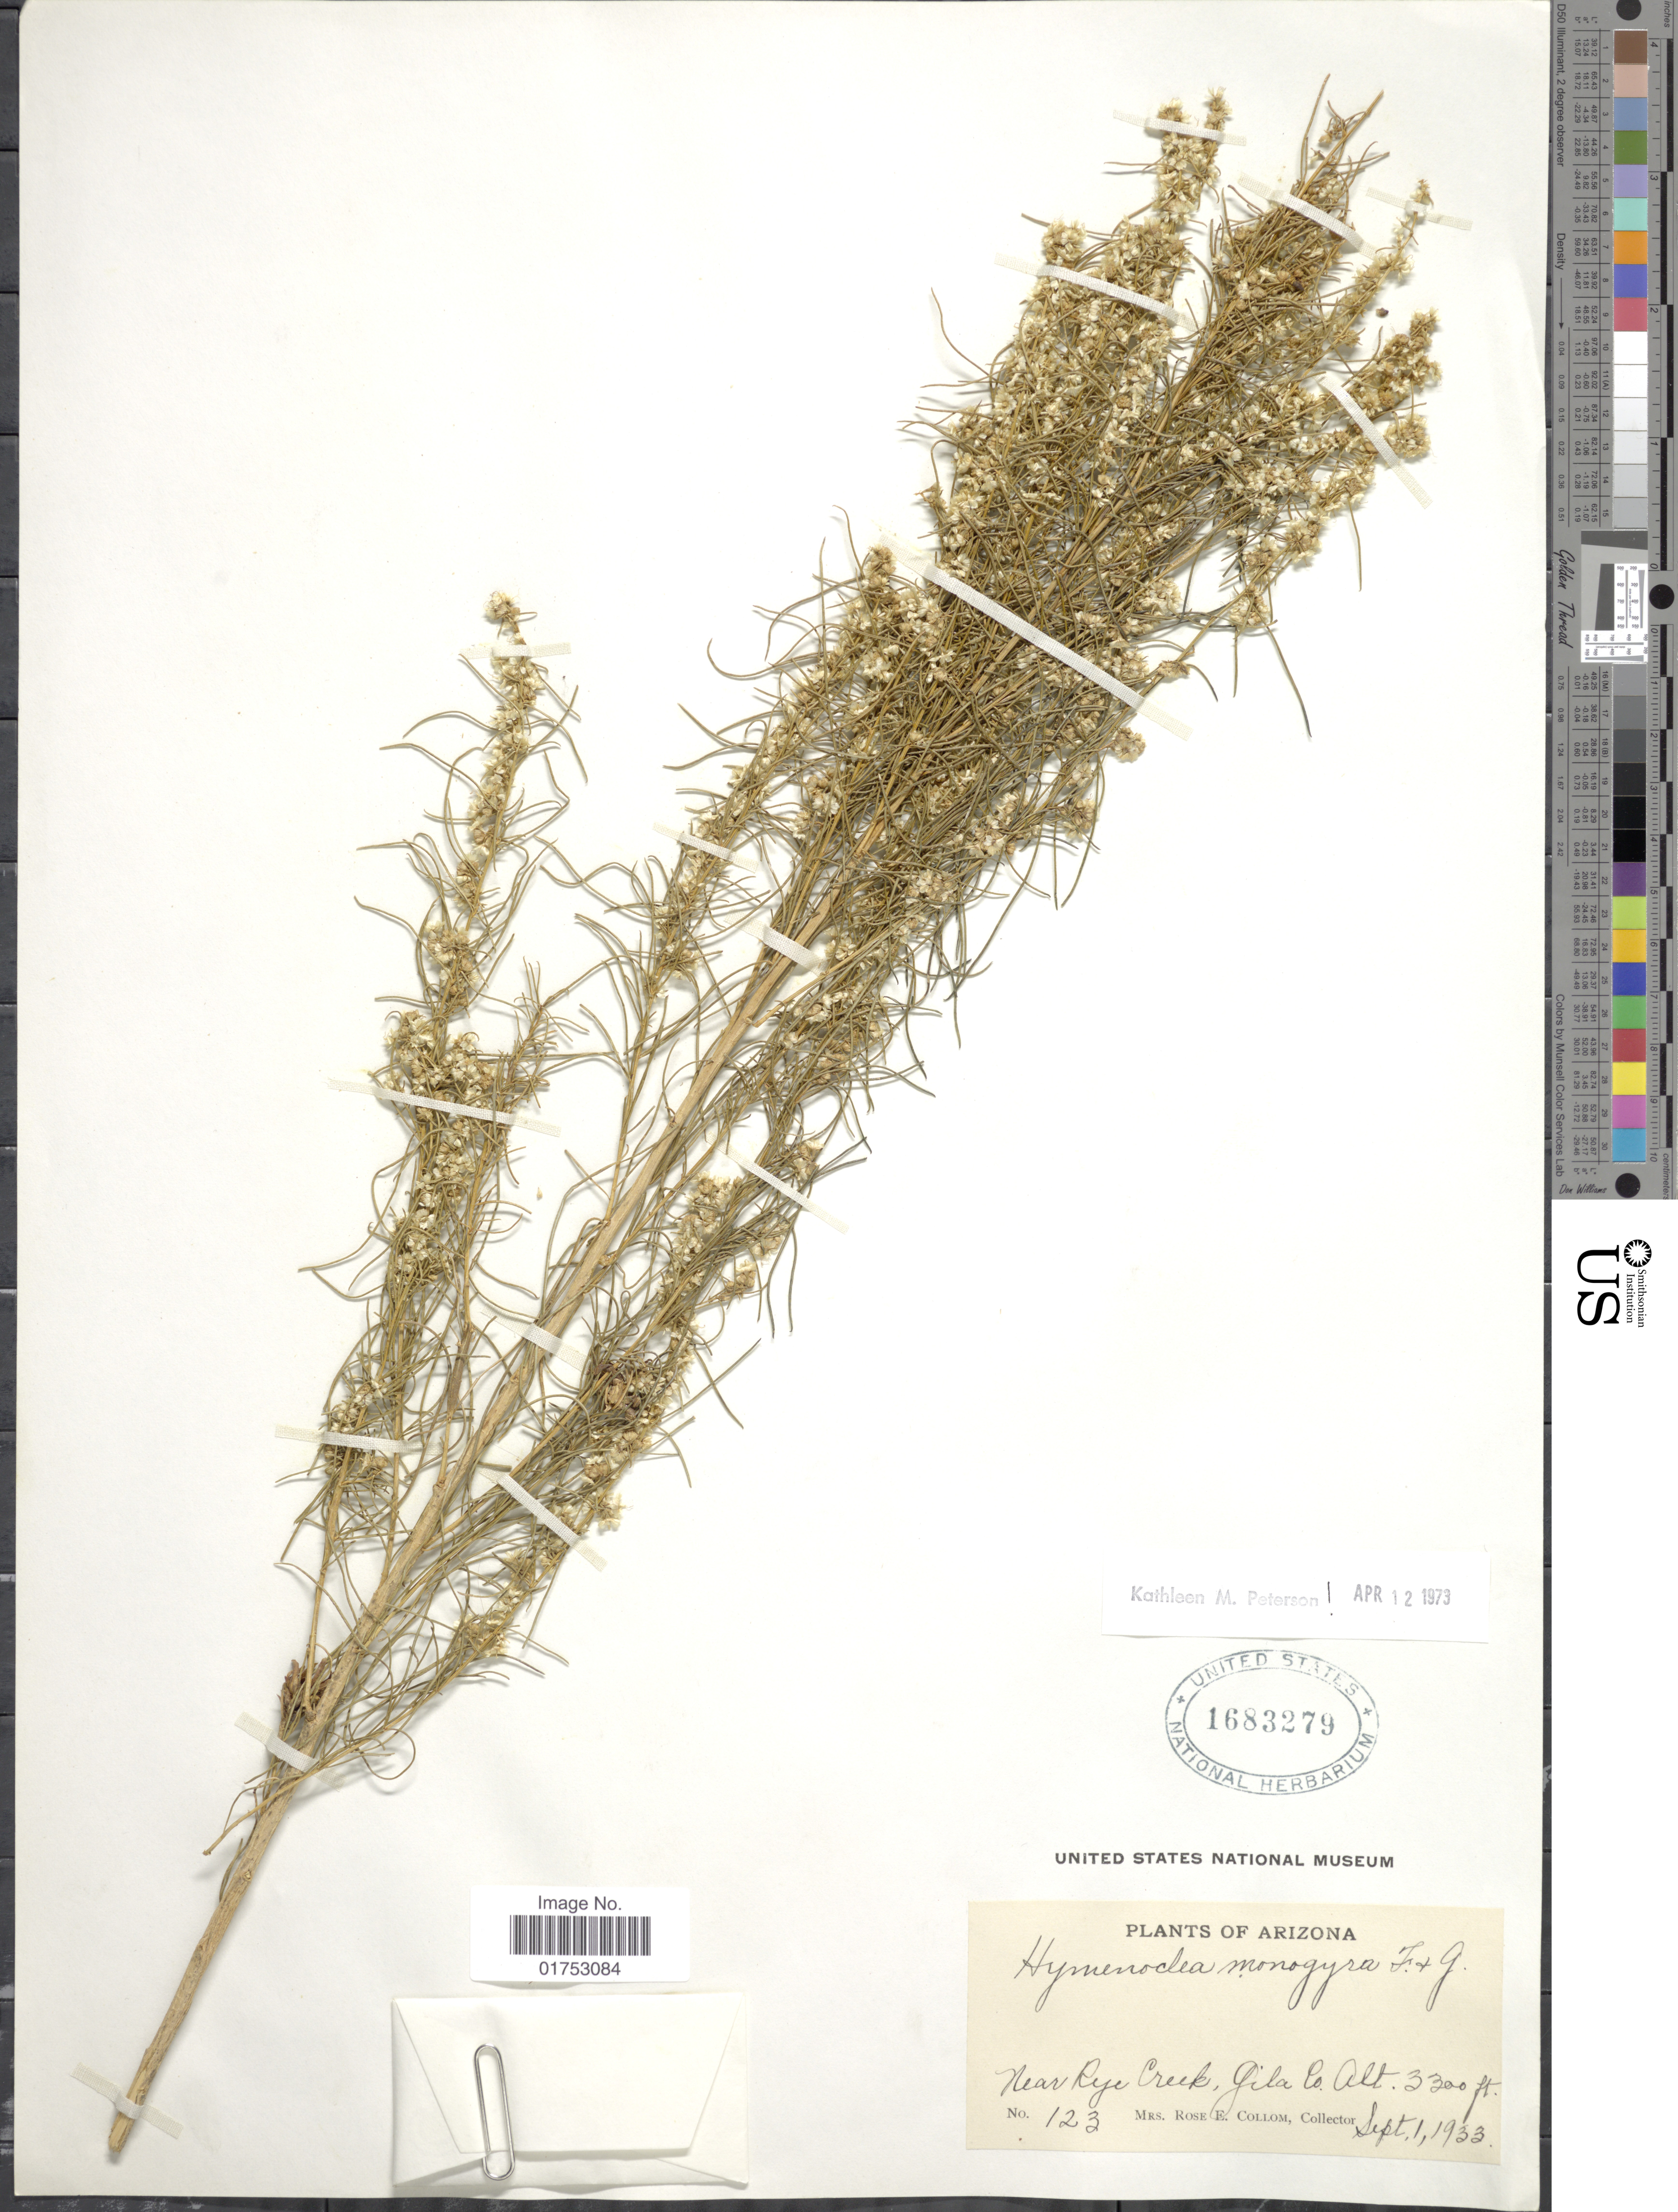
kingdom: Plantae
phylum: Tracheophyta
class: Magnoliopsida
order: Asterales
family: Asteraceae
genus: Hymenoclea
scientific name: Hymenoclea monogyra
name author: Torr. & A. Gray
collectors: R. E. Collom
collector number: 123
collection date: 1933-09-01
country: United States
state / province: Arizona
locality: Near Rye Creek, Gila Co.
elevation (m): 1006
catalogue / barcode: US 1683279